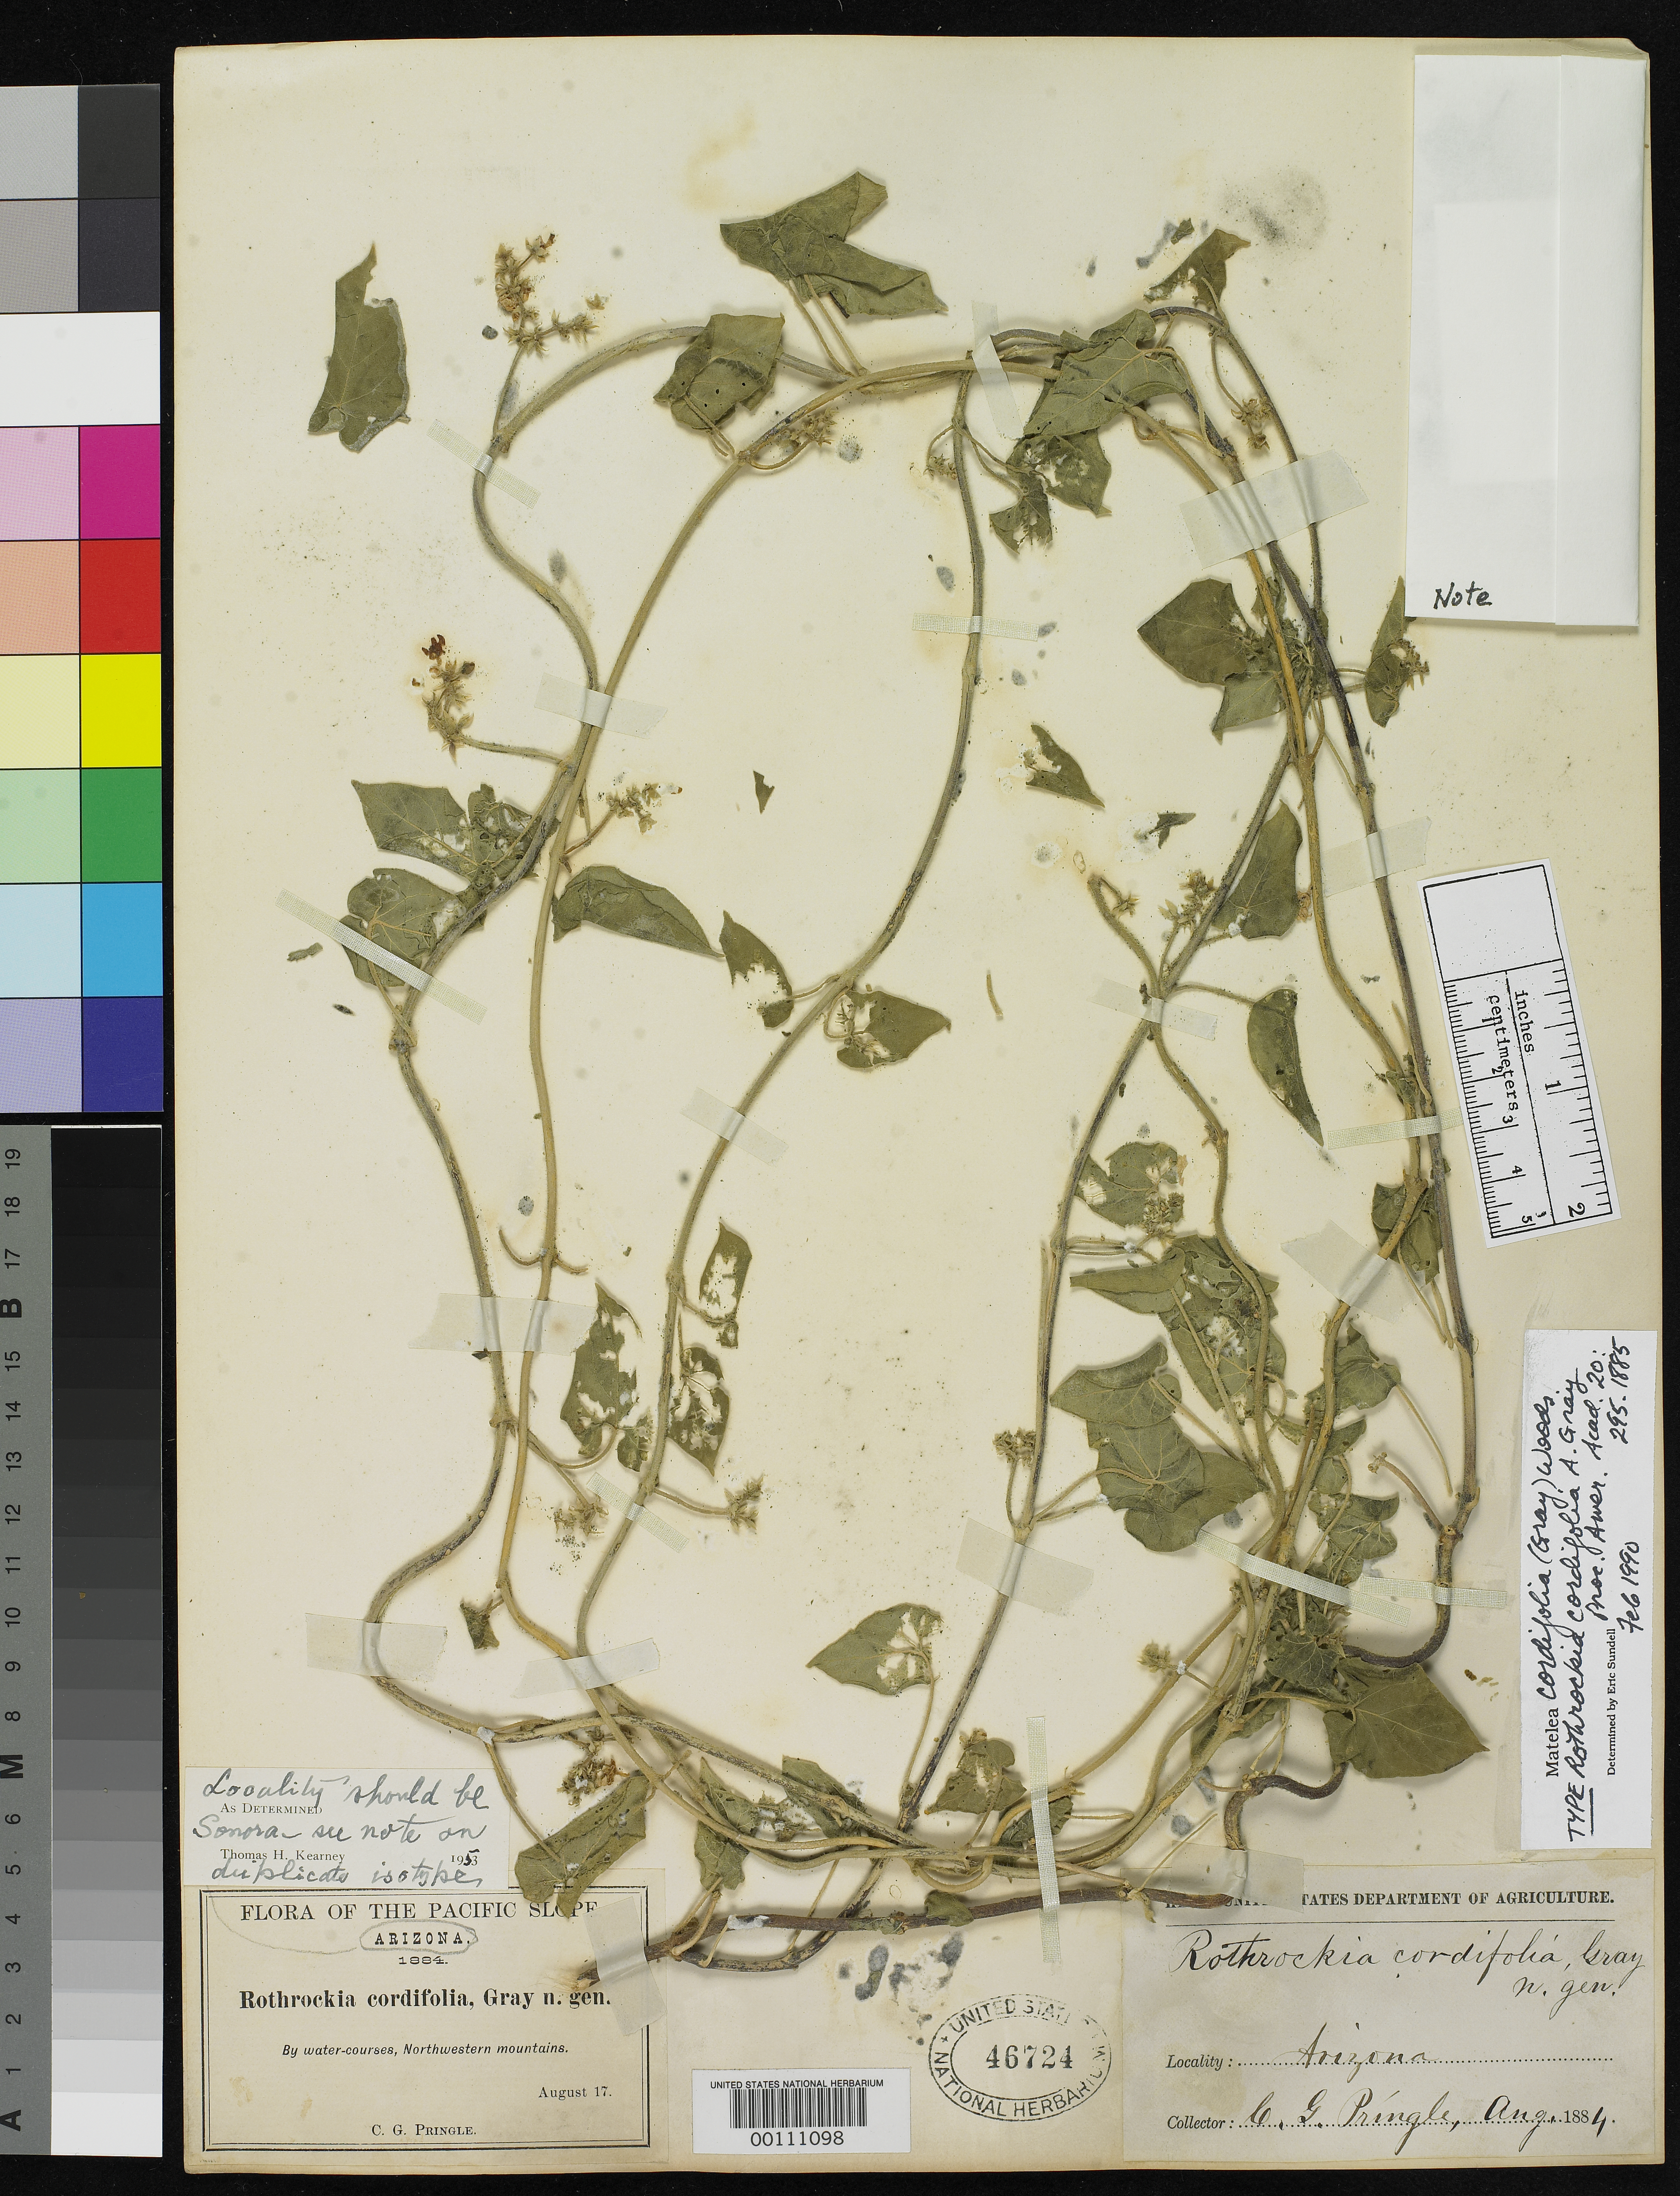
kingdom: Plantae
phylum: Tracheophyta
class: Magnoliopsida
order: Gentianales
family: Apocynaceae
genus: Rothrockia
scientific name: Rothrockia cordifolia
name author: A. Gray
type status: Syntype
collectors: C. G. Pringle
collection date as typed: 17 Aug 1884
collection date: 1884-08-17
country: Mexico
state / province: Sonora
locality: Southwest of Altar.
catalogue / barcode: US 46724